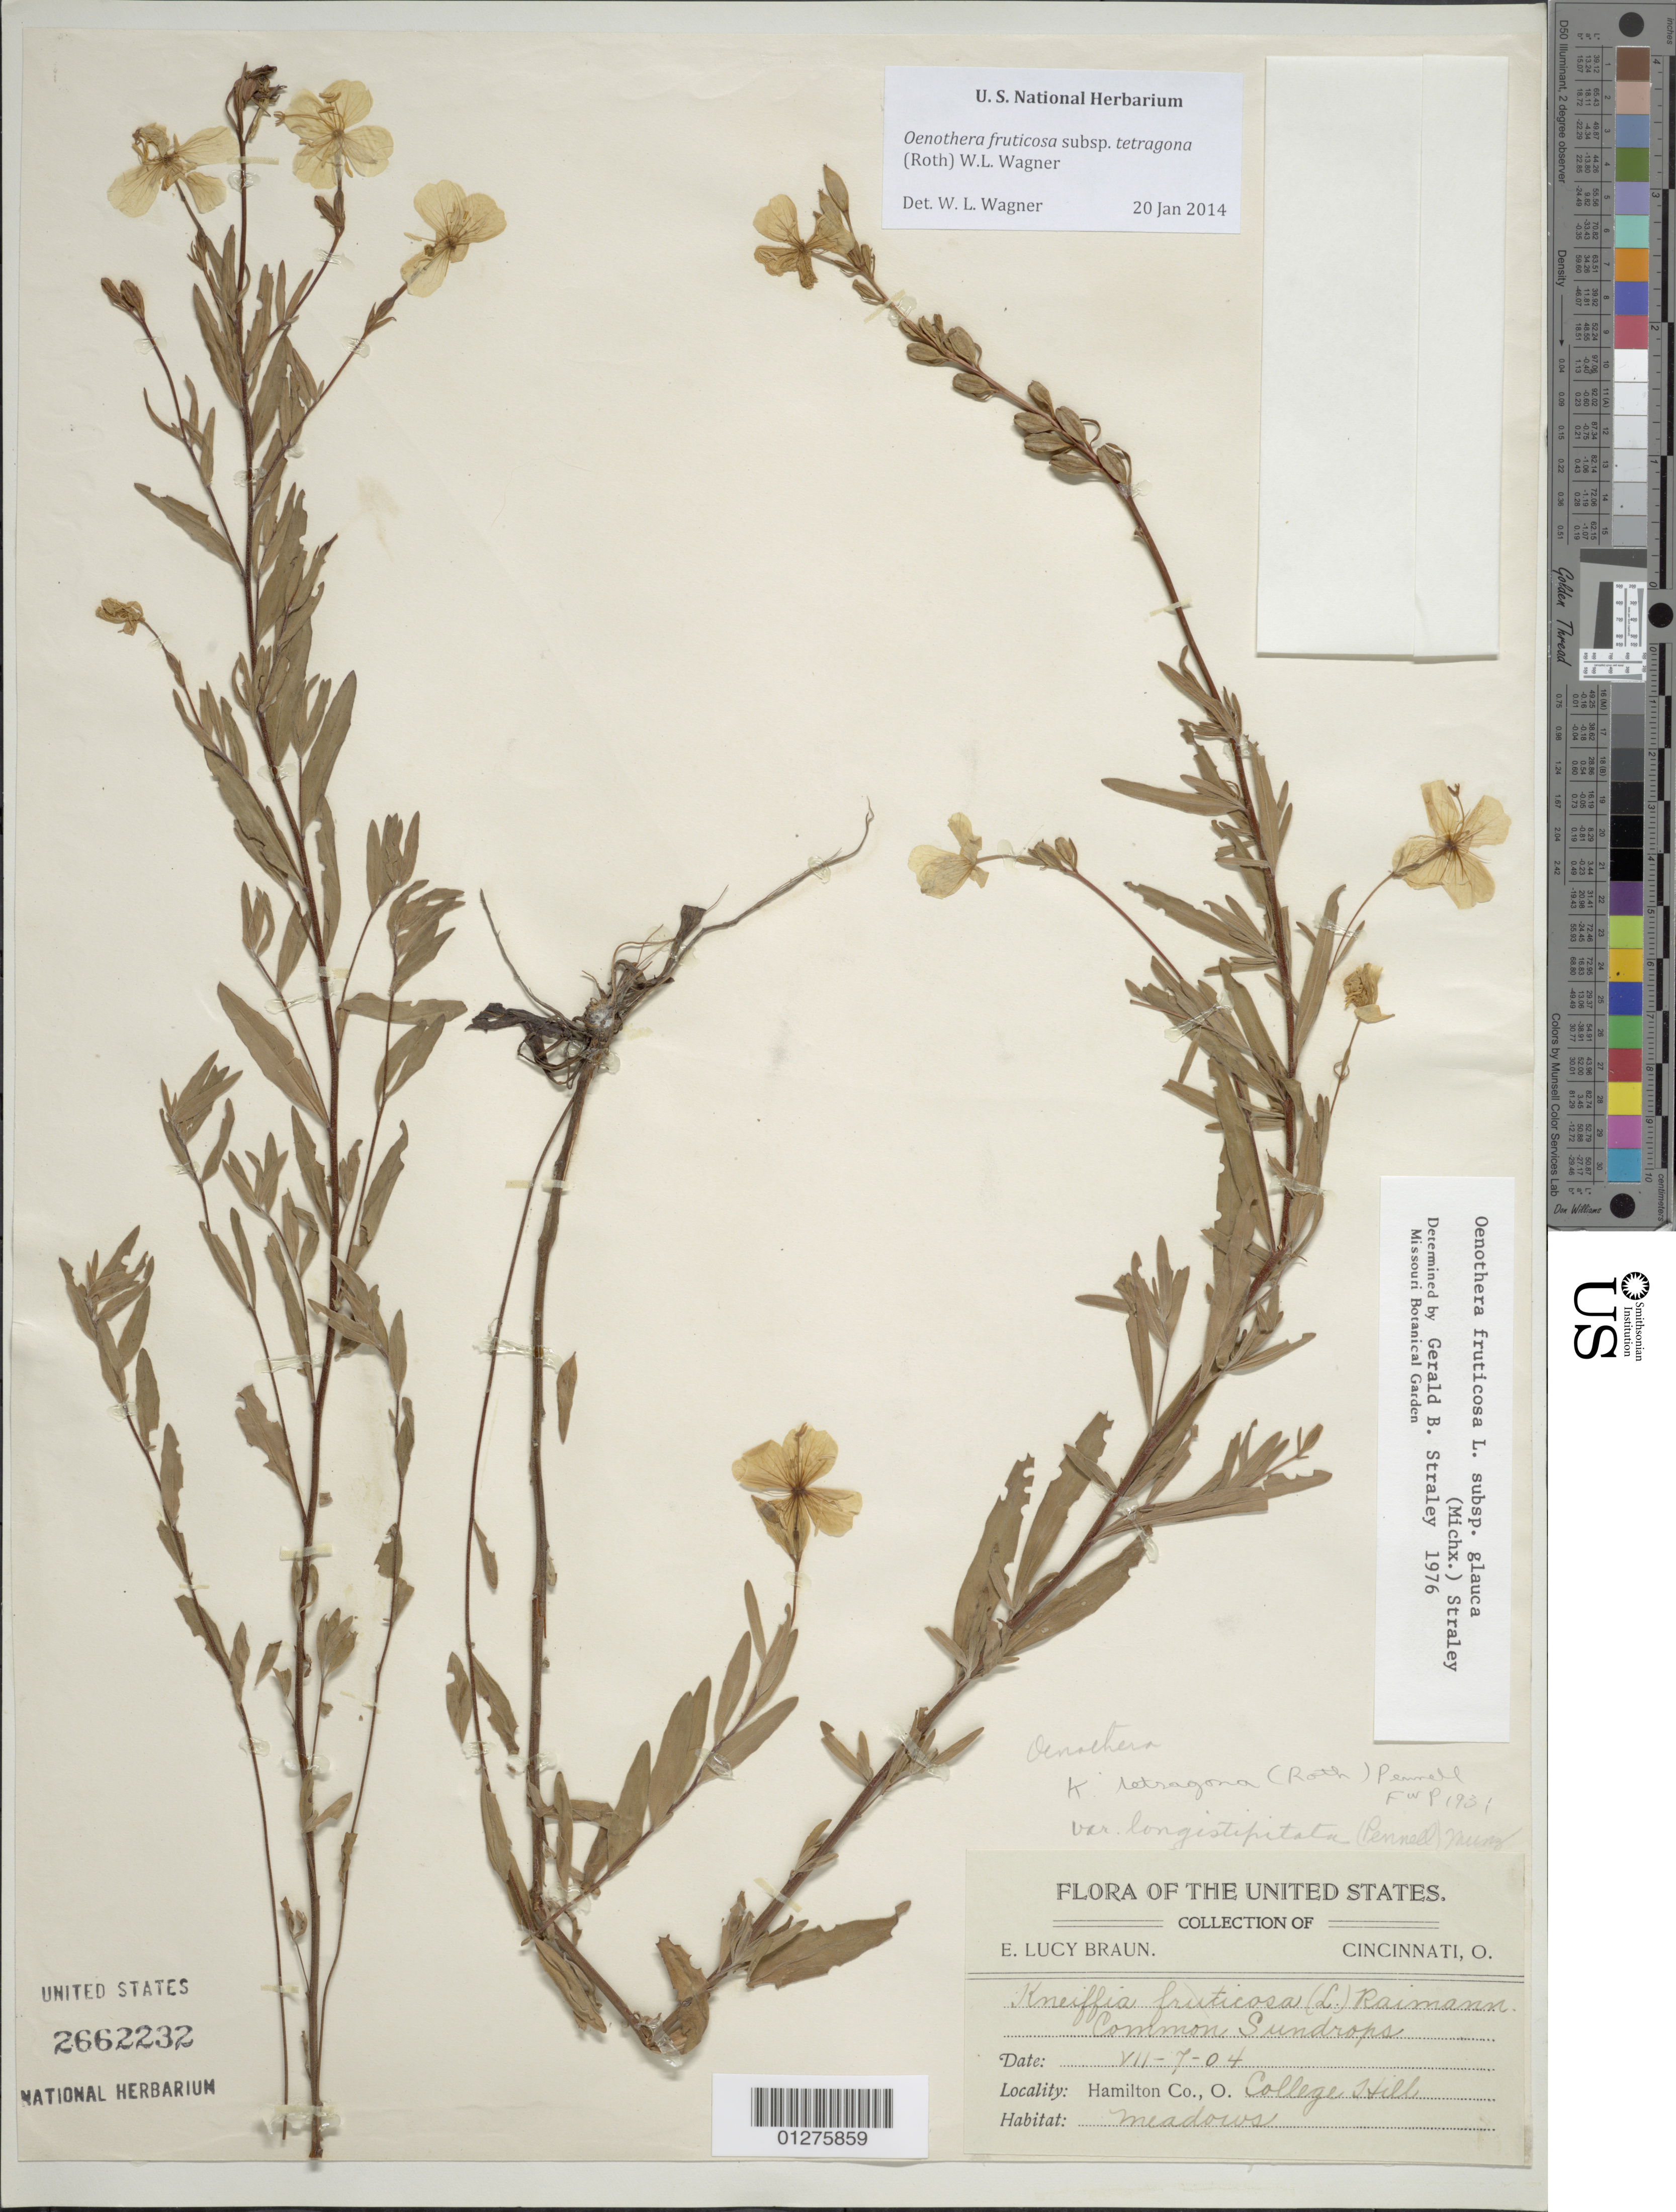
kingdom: Plantae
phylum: Tracheophyta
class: Magnoliopsida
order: Myrtales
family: Onagraceae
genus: Oenothera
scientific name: Oenothera fruticosa subsp. tetragona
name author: (Roth) W.L. Wagner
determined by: Wagner, W. L., (BOT), Smithsonian Institution - National Museum of Natural History (UNITED STATES)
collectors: E. L. Braun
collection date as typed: VII - 7 - 04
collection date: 1904-07-07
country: United States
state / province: Ohio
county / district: Hamilton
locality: College Hill.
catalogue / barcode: US 2662232